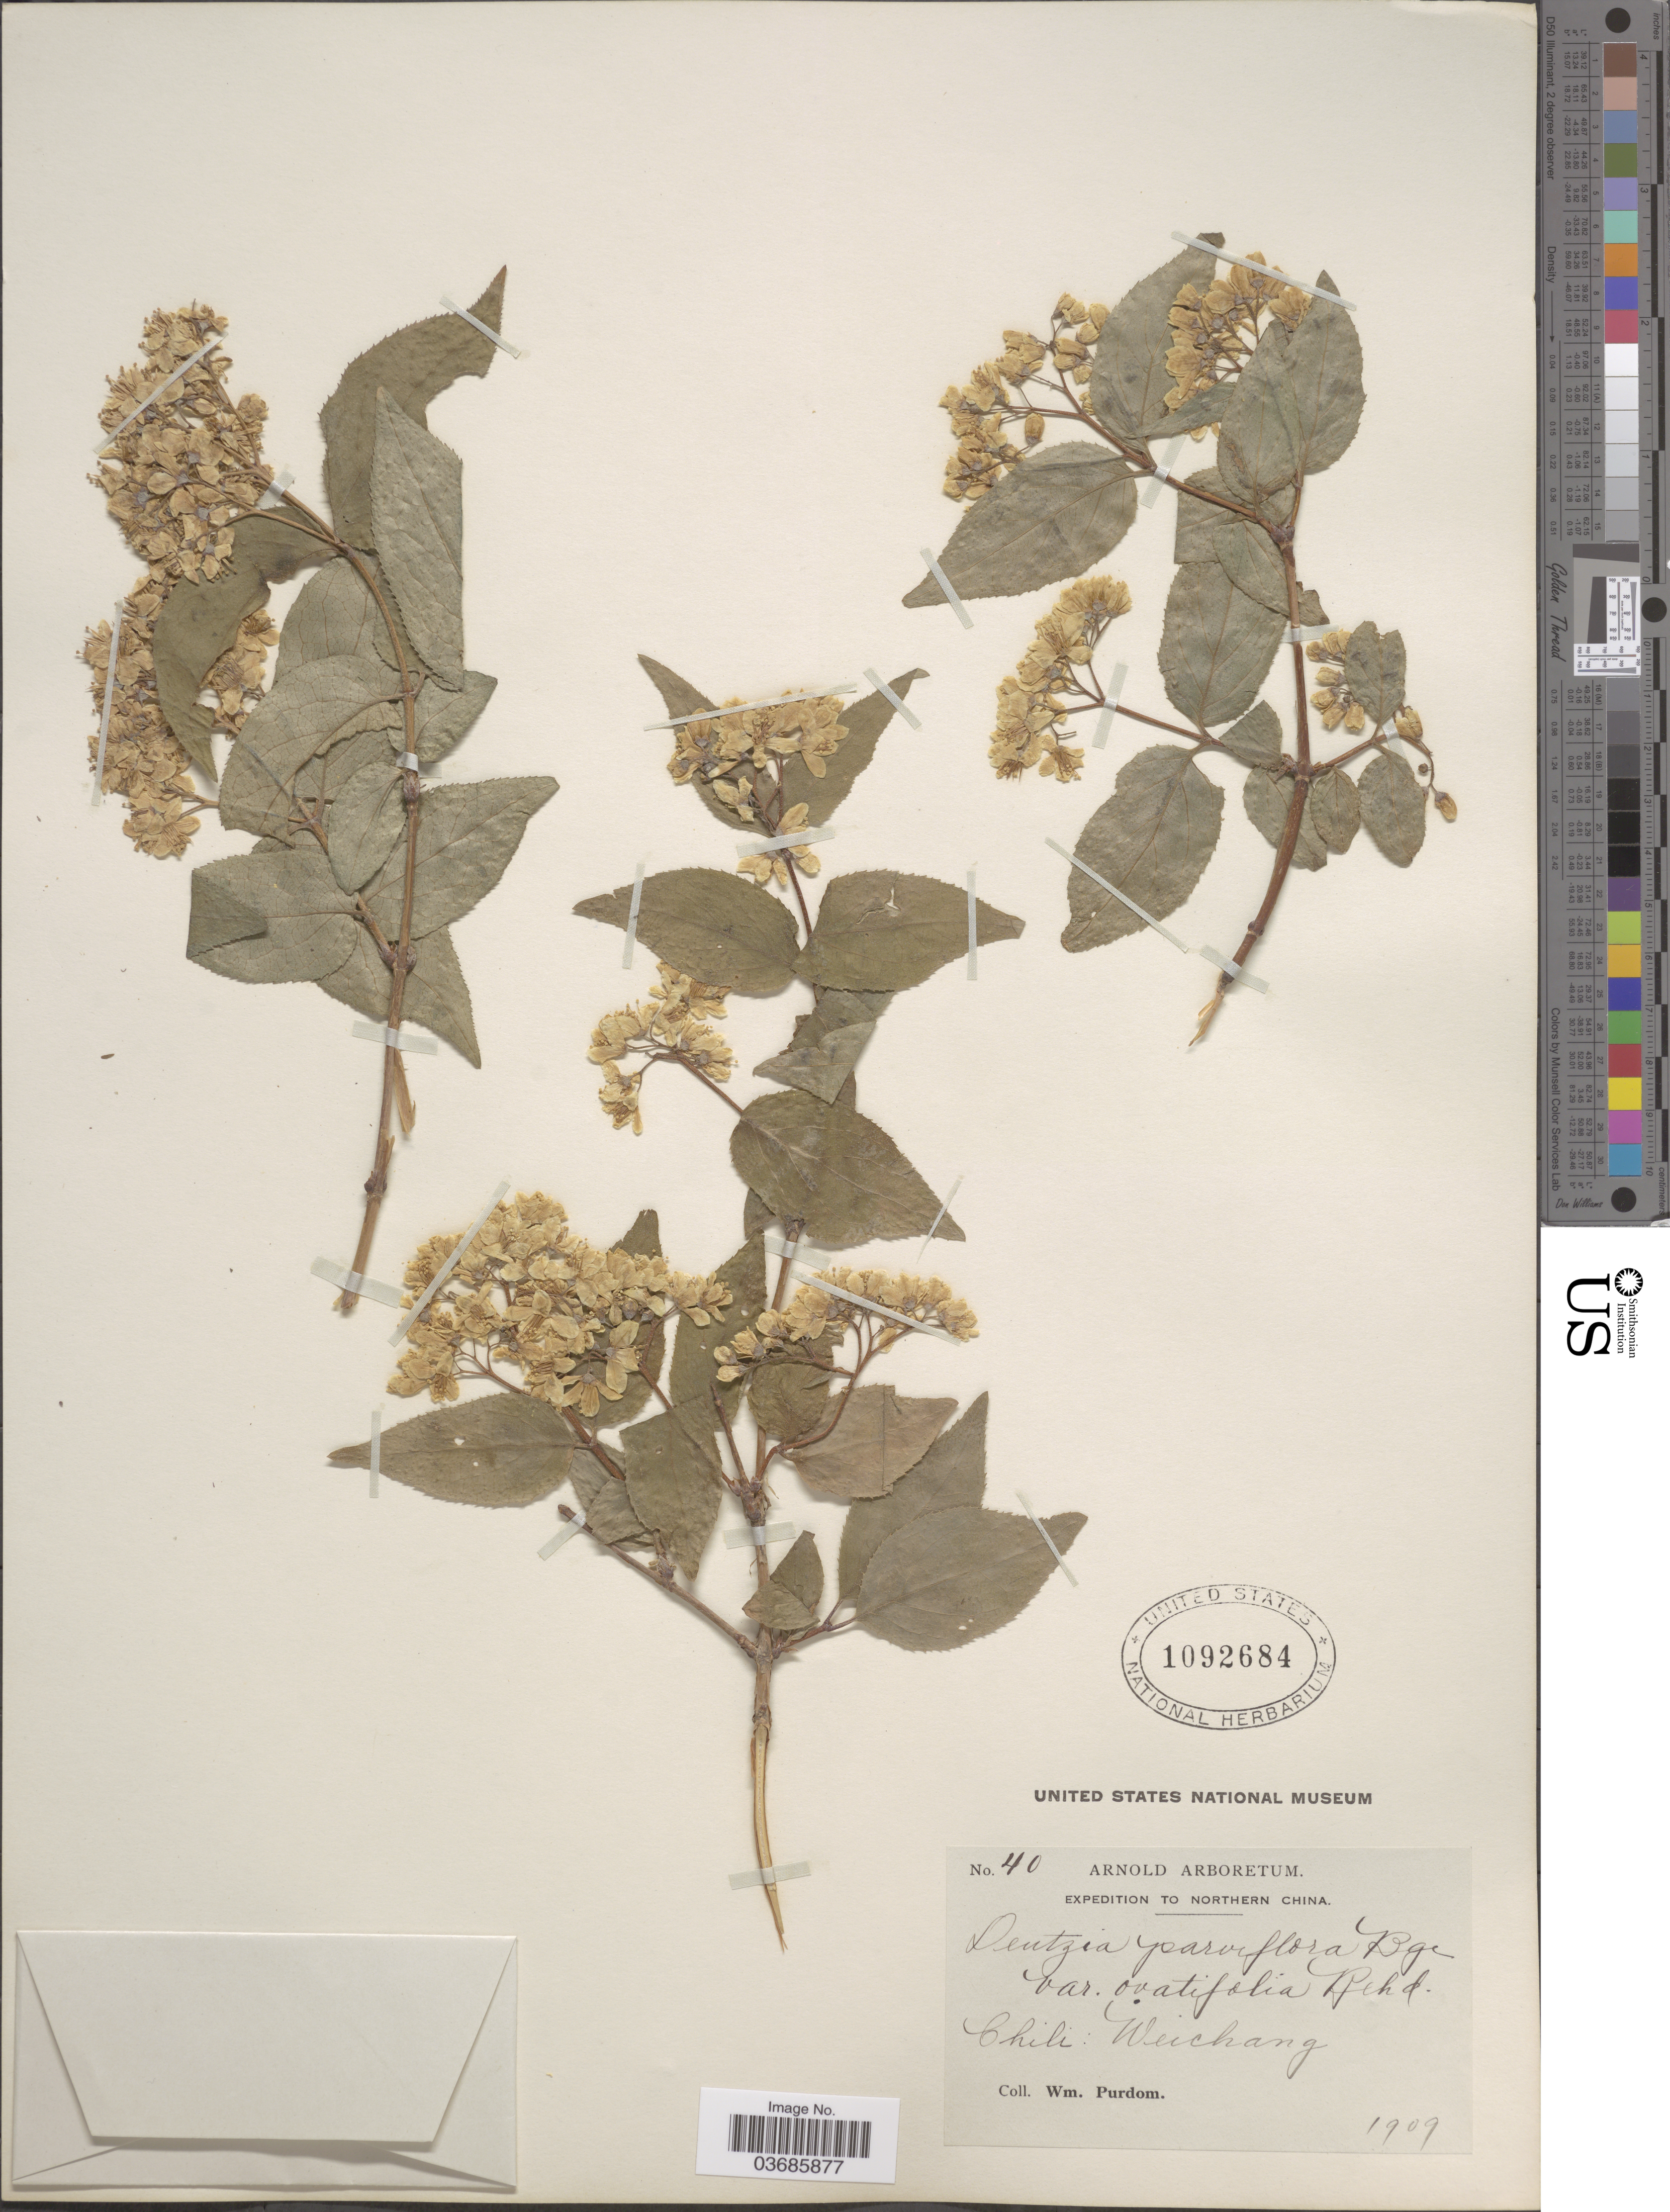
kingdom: Plantae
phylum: Tracheophyta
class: Magnoliopsida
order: Cornales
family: Hydrangeaceae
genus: Deutzia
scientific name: Deutzia parviflora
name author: Bunge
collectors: W. Purdom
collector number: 40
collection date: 1909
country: China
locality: Expedition to Northern China. Chili: Weichang.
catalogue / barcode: US 1092684